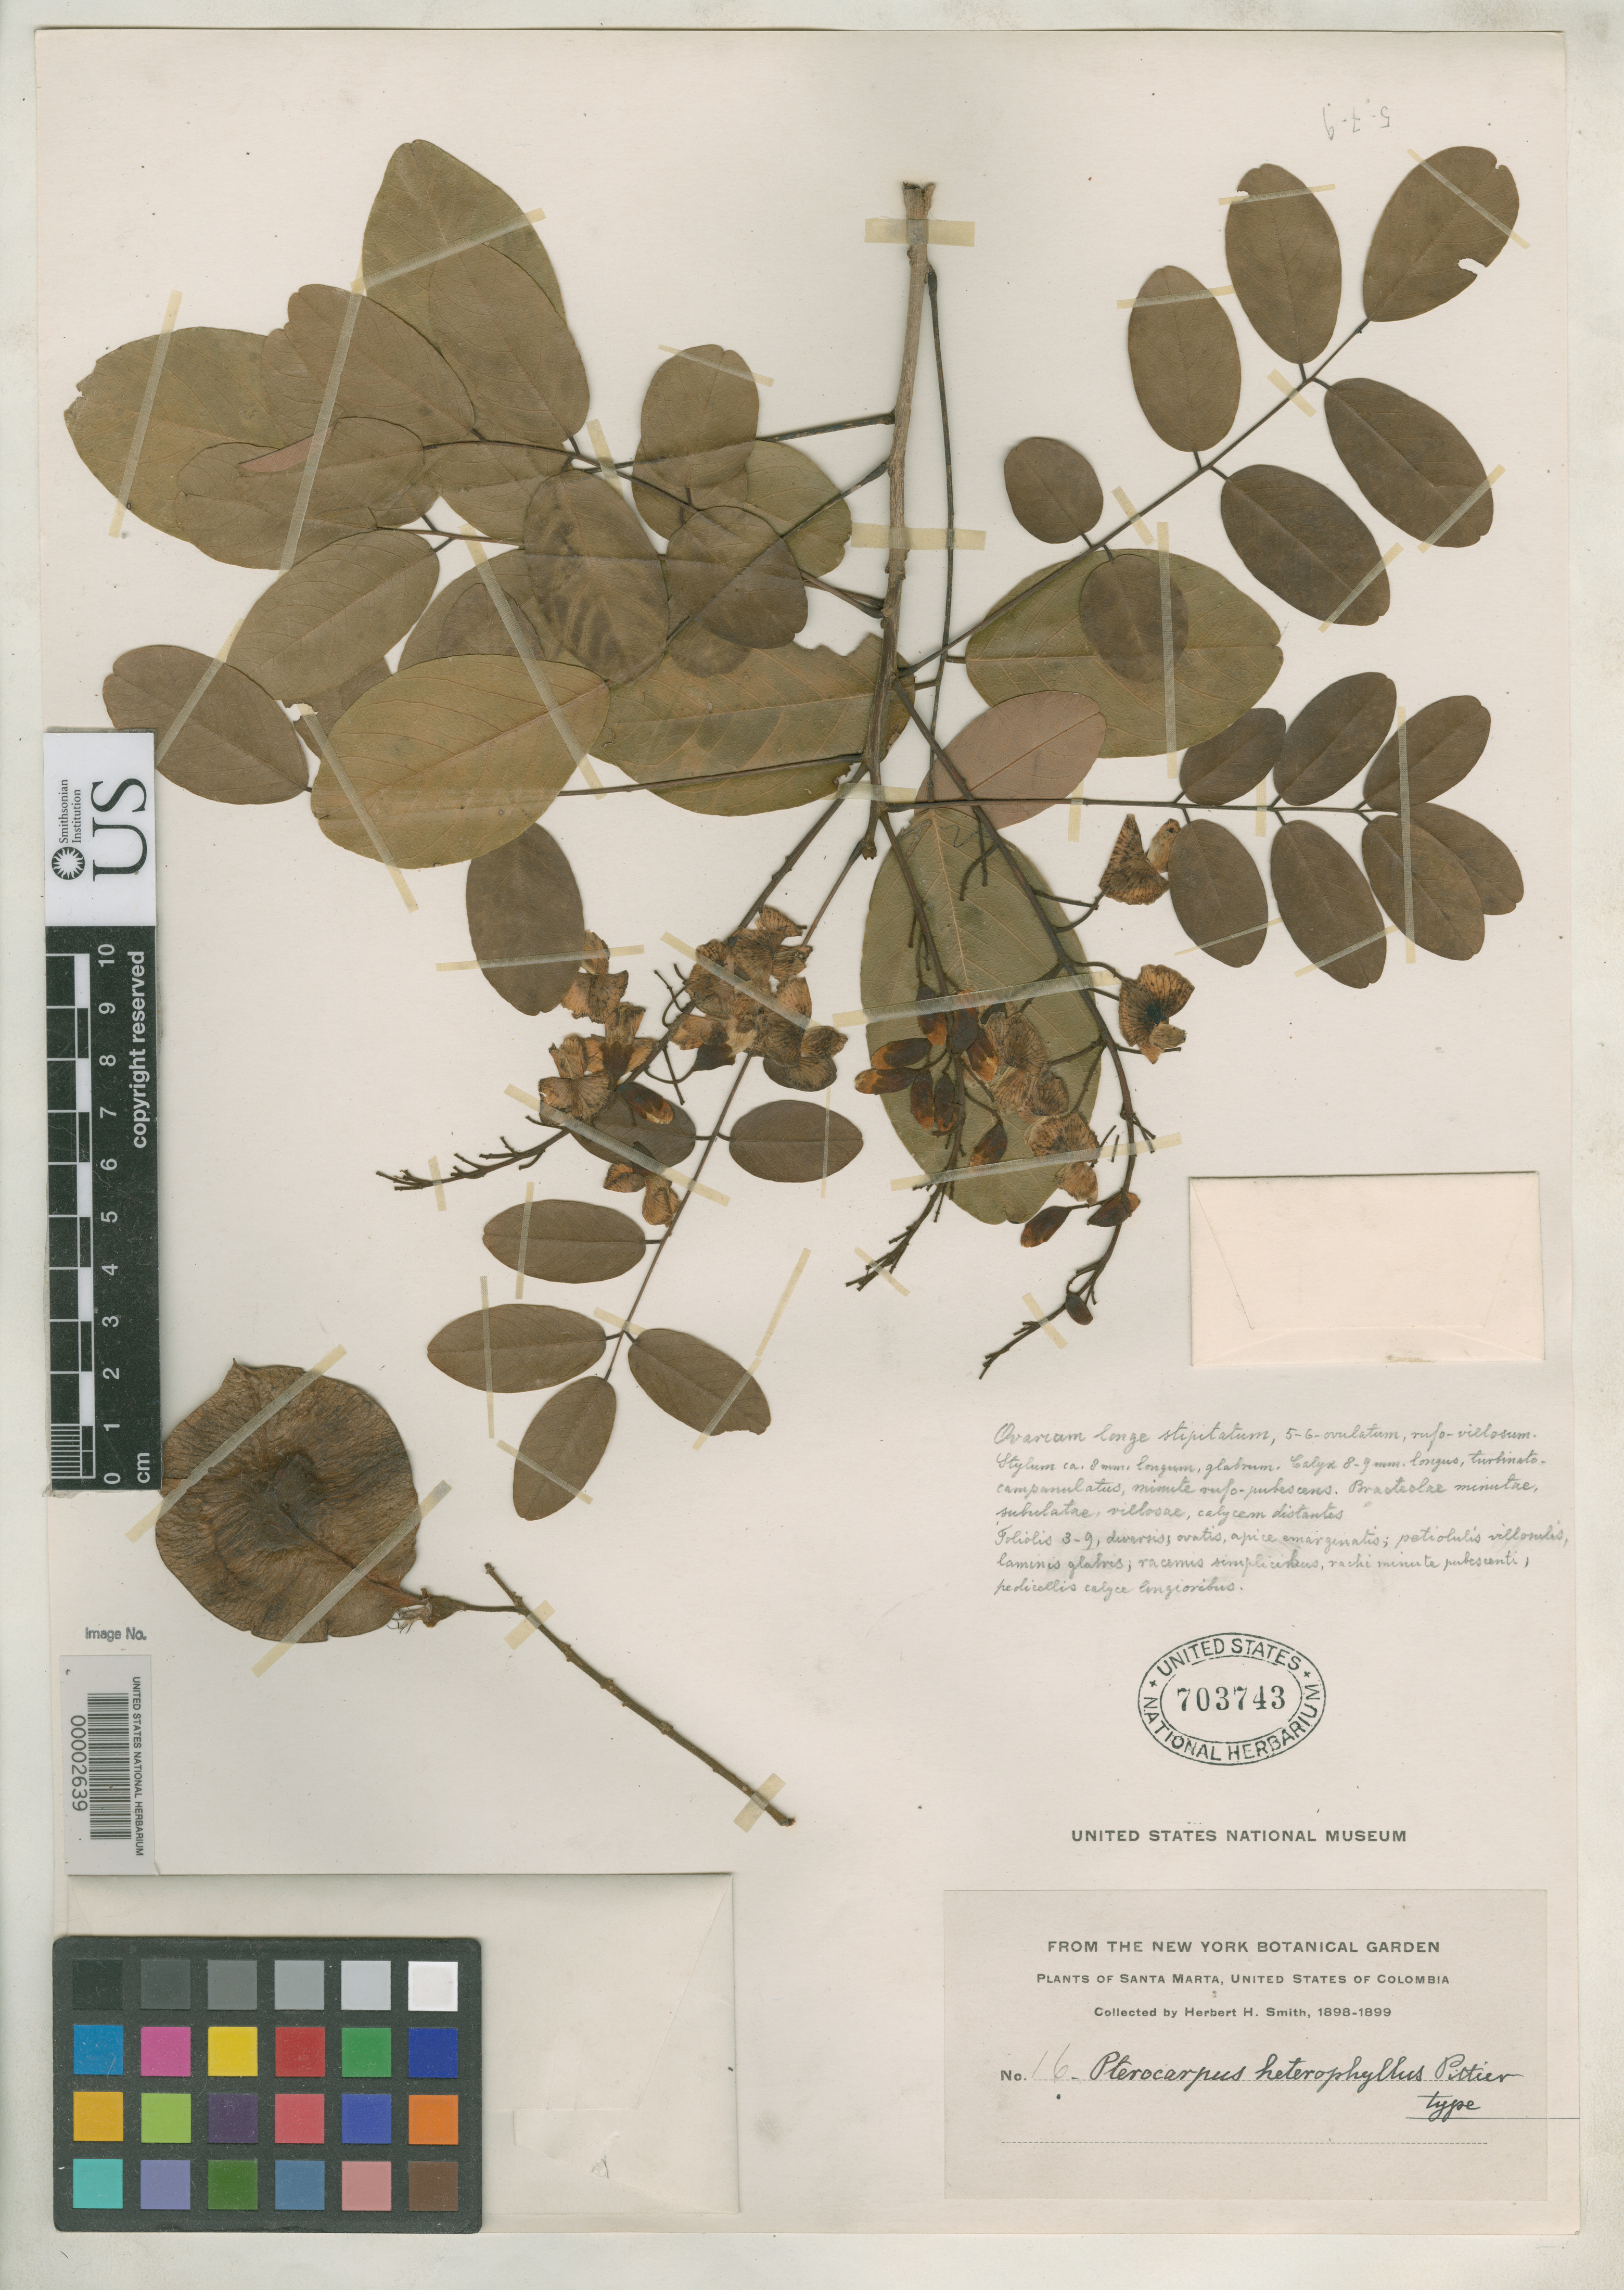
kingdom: Plantae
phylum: Tracheophyta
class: Magnoliopsida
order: Fabales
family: Fabaceae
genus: Pterocarpus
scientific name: Pterocarpus heterophyllus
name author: Pittier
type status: Holotype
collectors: Herbert H. Smith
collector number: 16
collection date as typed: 1898 to -- --- 1899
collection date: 1898/1899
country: Colombia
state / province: Magdalena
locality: Santa Marta.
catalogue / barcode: US 703743